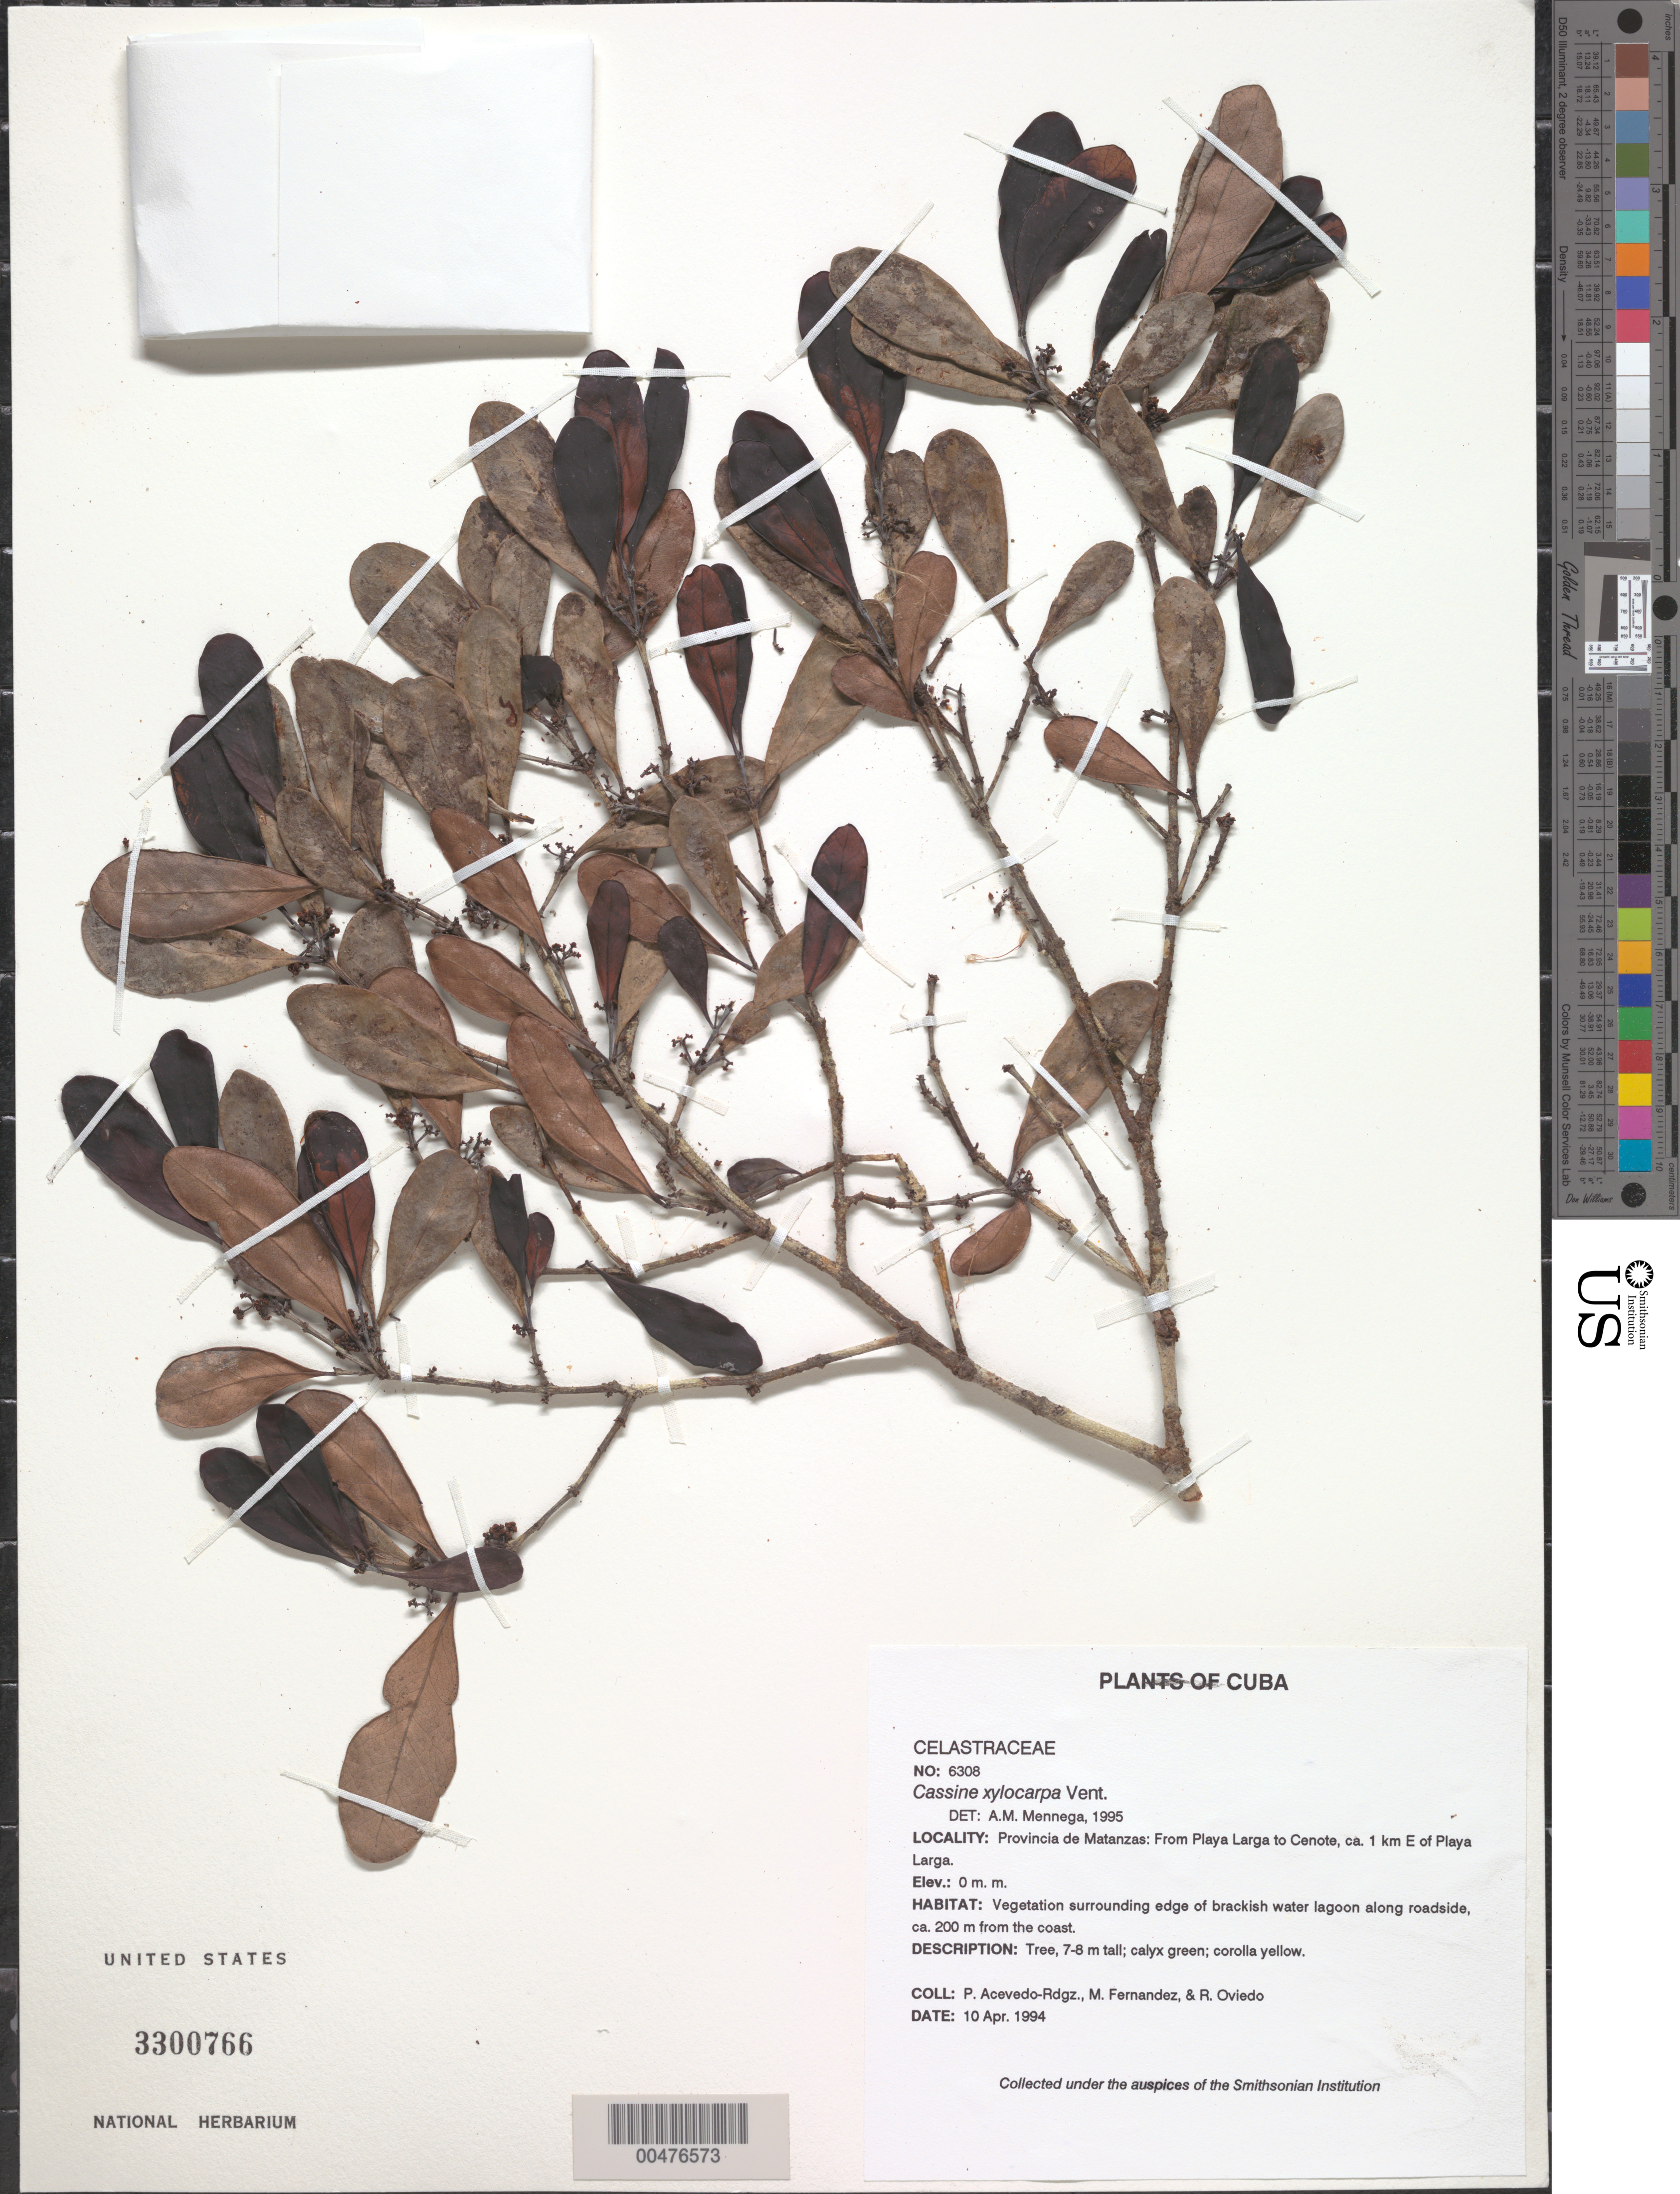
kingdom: Plantae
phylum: Tracheophyta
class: Magnoliopsida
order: Celastrales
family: Celastraceae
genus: Elaeodendron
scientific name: Elaeodendron xylocarpum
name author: (Vent.) DC.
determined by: Strong, Mark T., (BOT), Smithsonian Institution - National Museum of Natural History (UNITED STATES)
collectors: P. Acevedo-Rodr., M. Fernández & R. Oviedo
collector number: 6308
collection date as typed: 10 Apr 1994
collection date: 1994-04-10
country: Cuba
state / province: Matanzas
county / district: Municipio de Ciénaga de Zapata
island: Cuba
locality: From Playa Larga to Cenote, ca 1 km E of Playa Larga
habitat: Vegetation surrounding edge of brackish water lagoon along roadside, ca. 200 m from the coast.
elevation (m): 0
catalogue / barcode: US 3300766